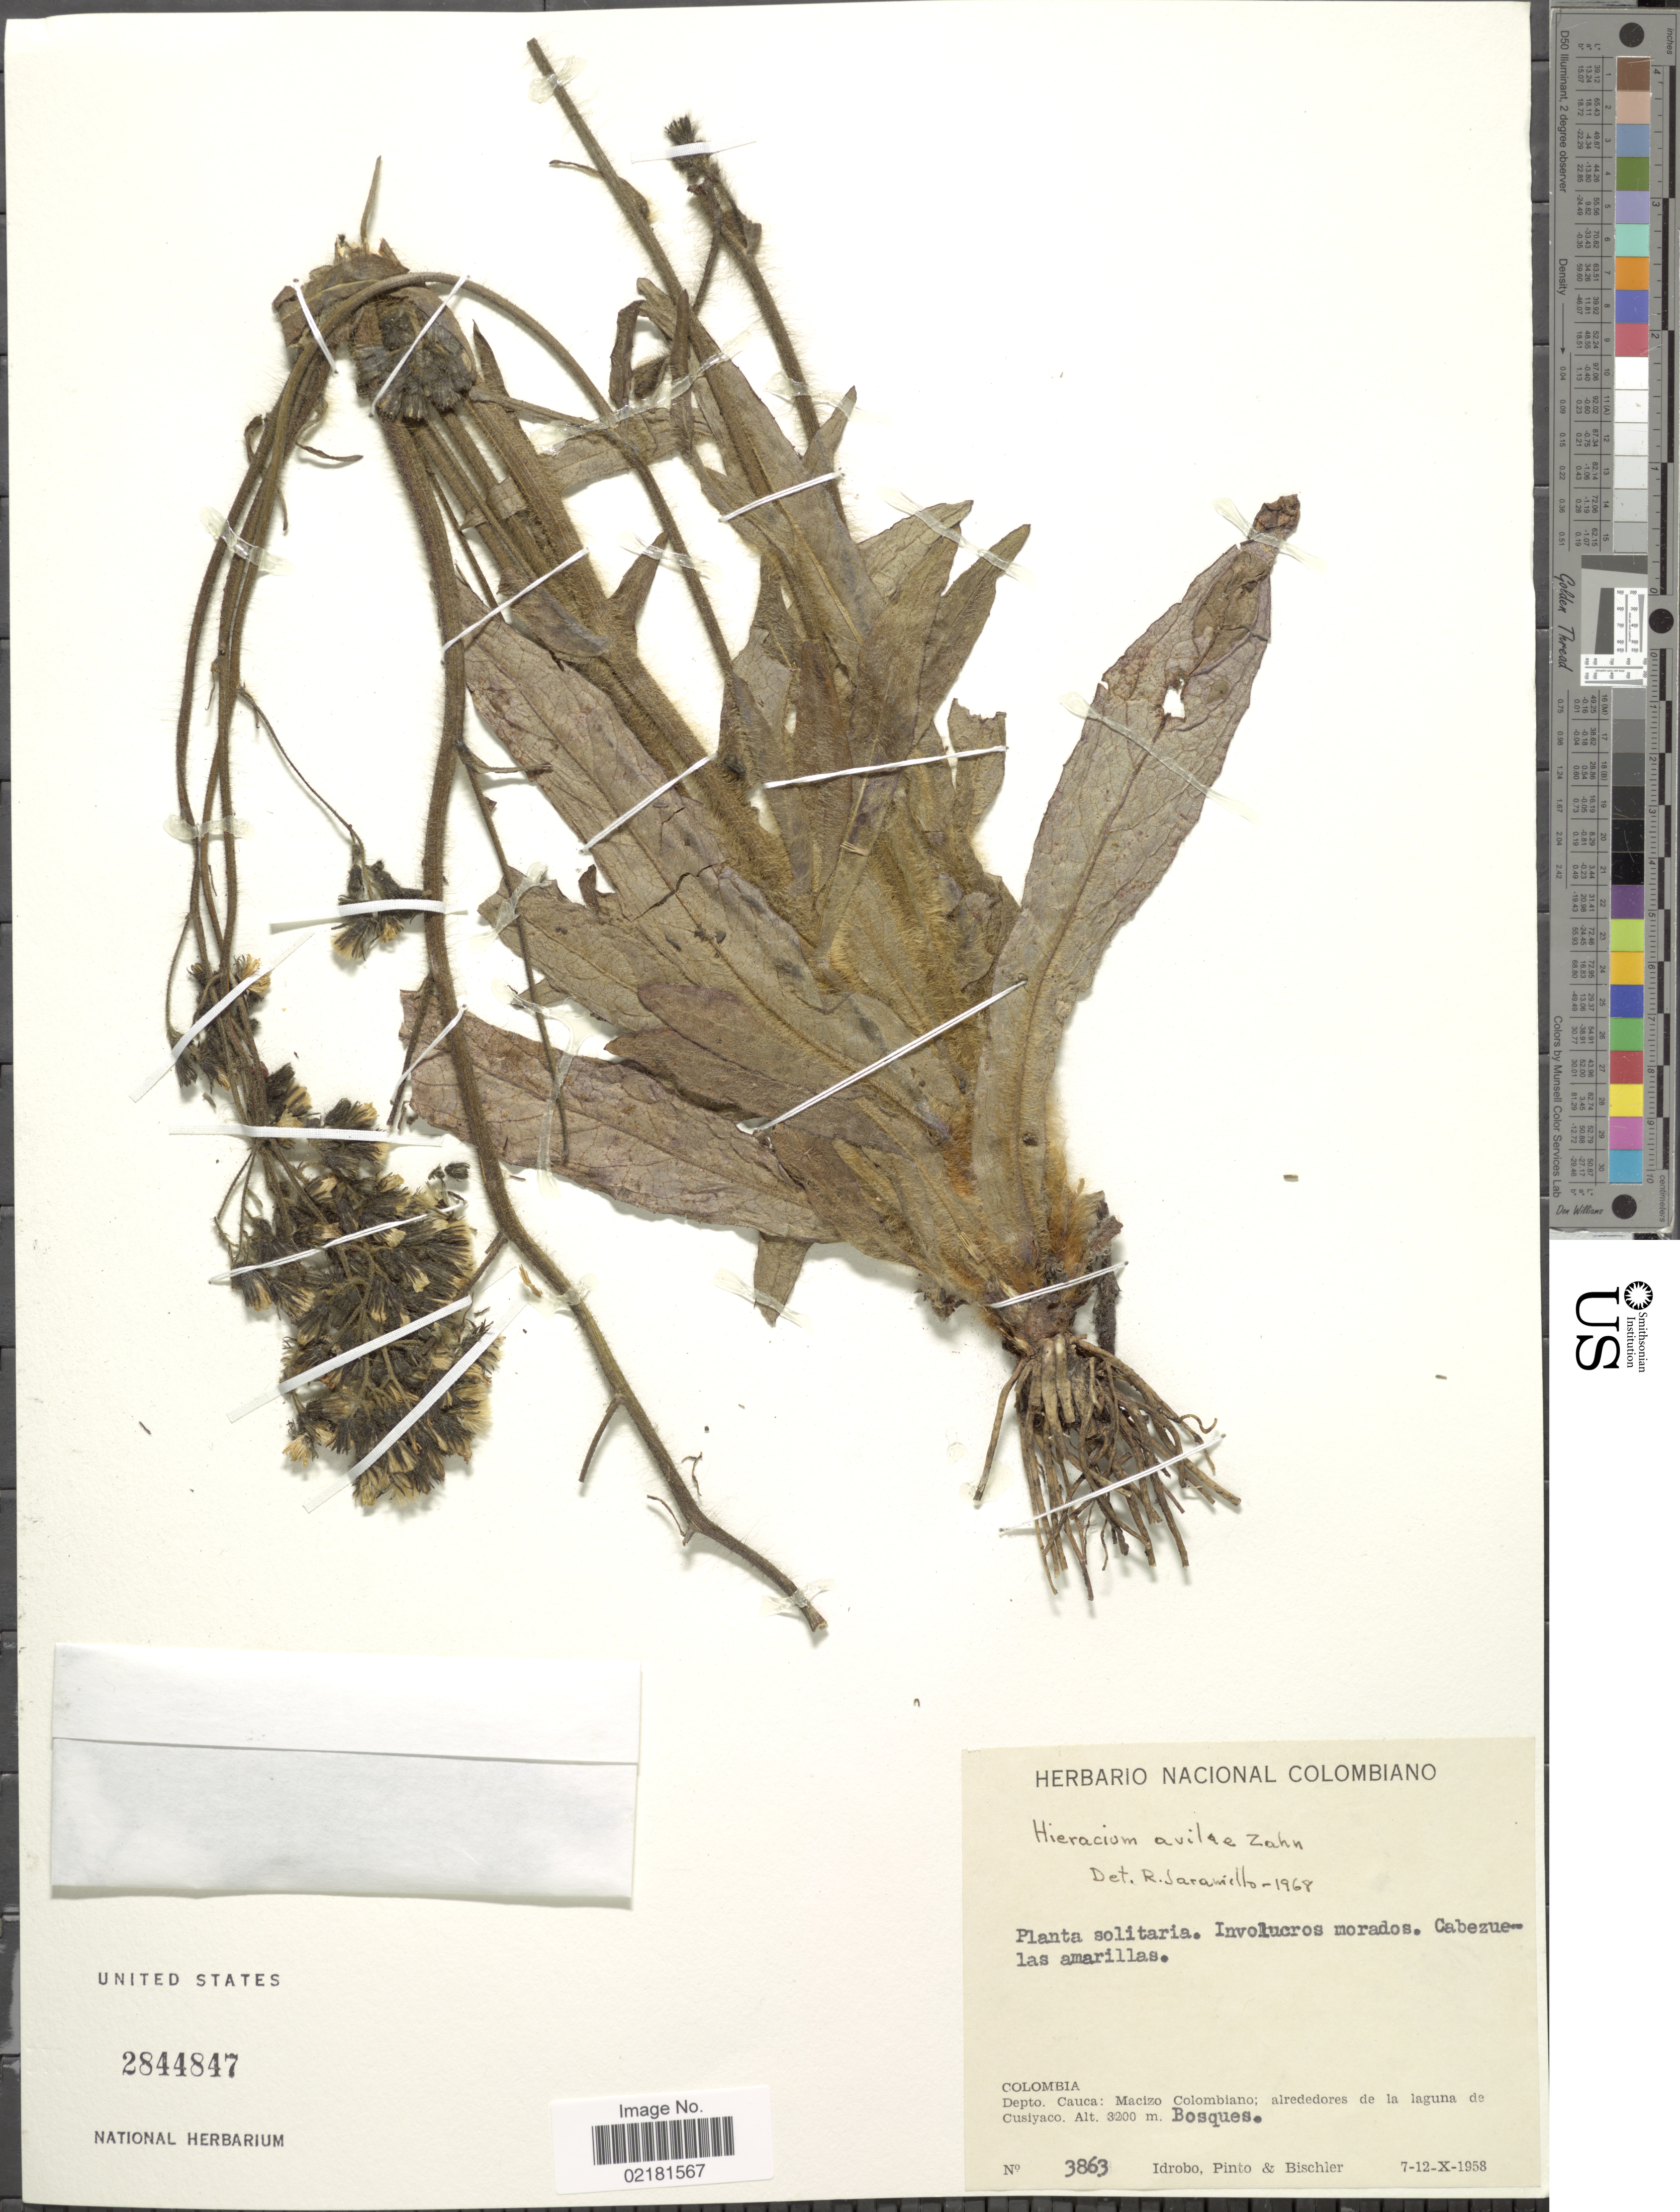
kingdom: Plantae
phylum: Tracheophyta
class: Magnoliopsida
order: Asterales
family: Asteraceae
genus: Hieracium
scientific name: Hieracium avilae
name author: Kunth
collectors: J. M. Idrobo, Pinto, -- & -. Bischler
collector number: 3863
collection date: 1958-10-07/1958-10-12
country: Colombia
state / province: Cauca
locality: Macizo Colimbiano; alrededores de la laguna de Cusiyago.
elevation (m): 3200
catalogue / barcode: US 2844847